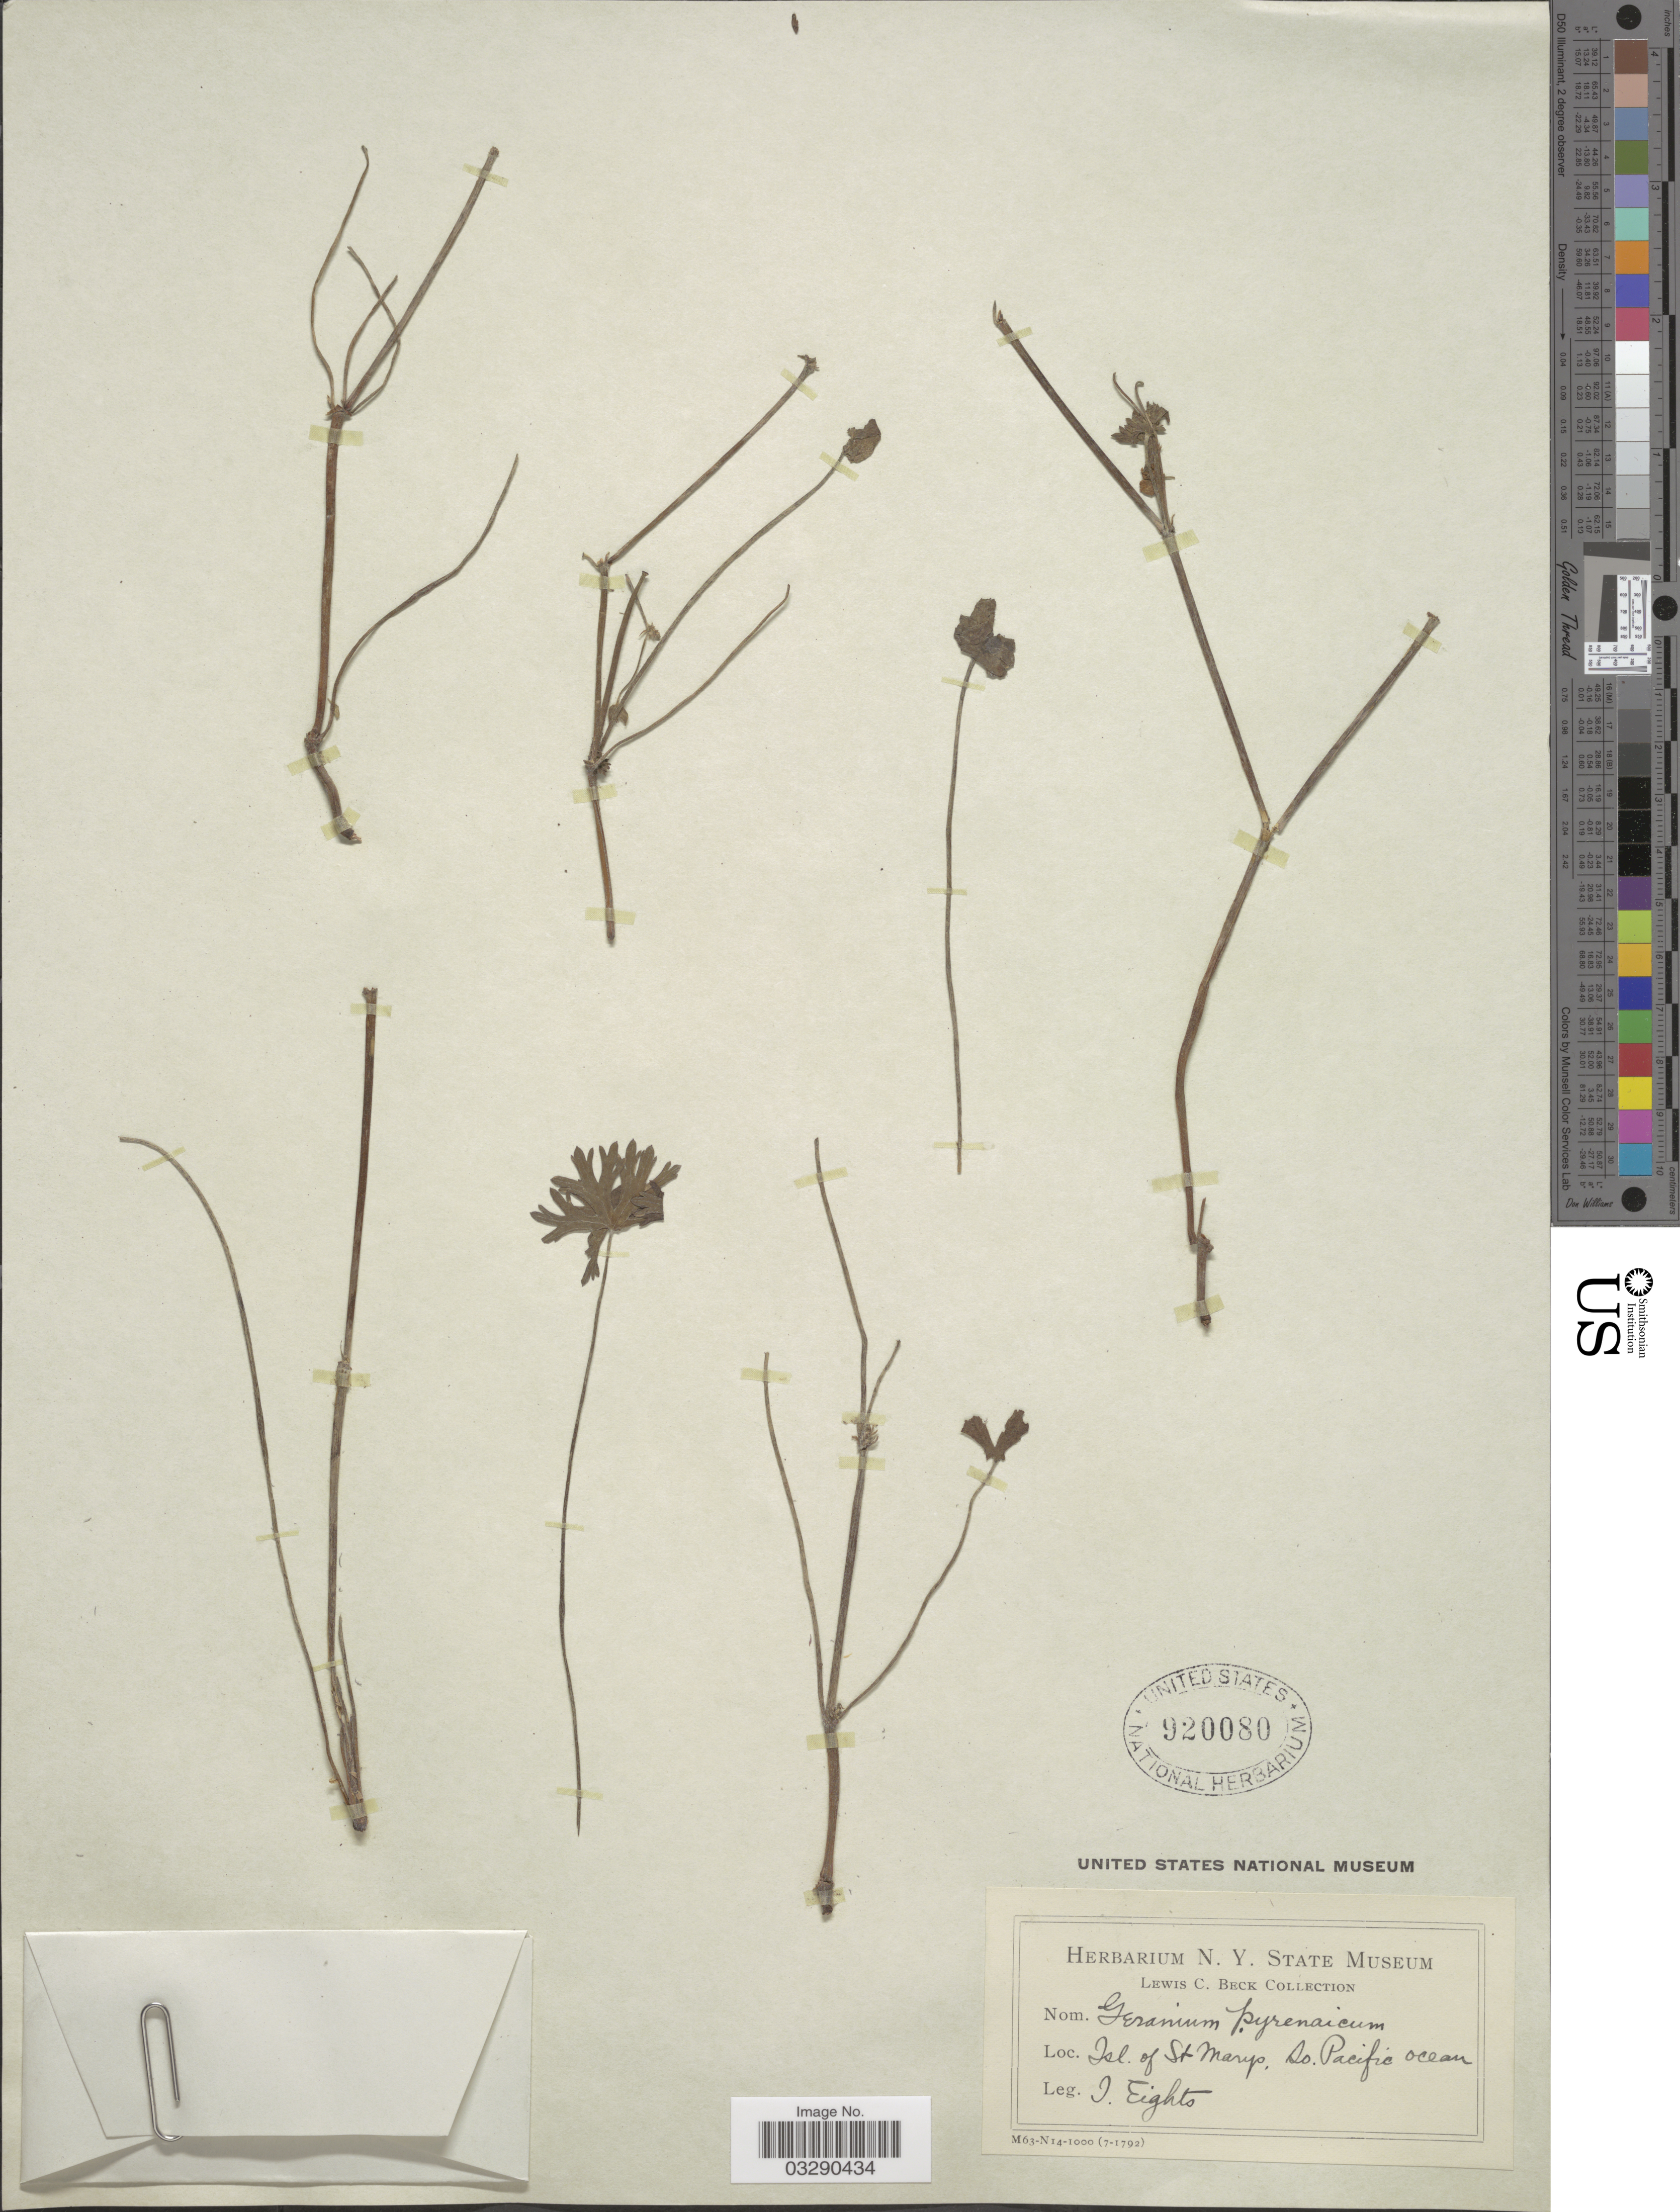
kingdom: Plantae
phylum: Tracheophyta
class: Magnoliopsida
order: Geraniales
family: Geraniaceae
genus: Geranium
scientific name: Geranium sp.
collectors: I. Eights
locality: Isl. of St Marys, so. Pacific ocean.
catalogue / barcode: US 920080